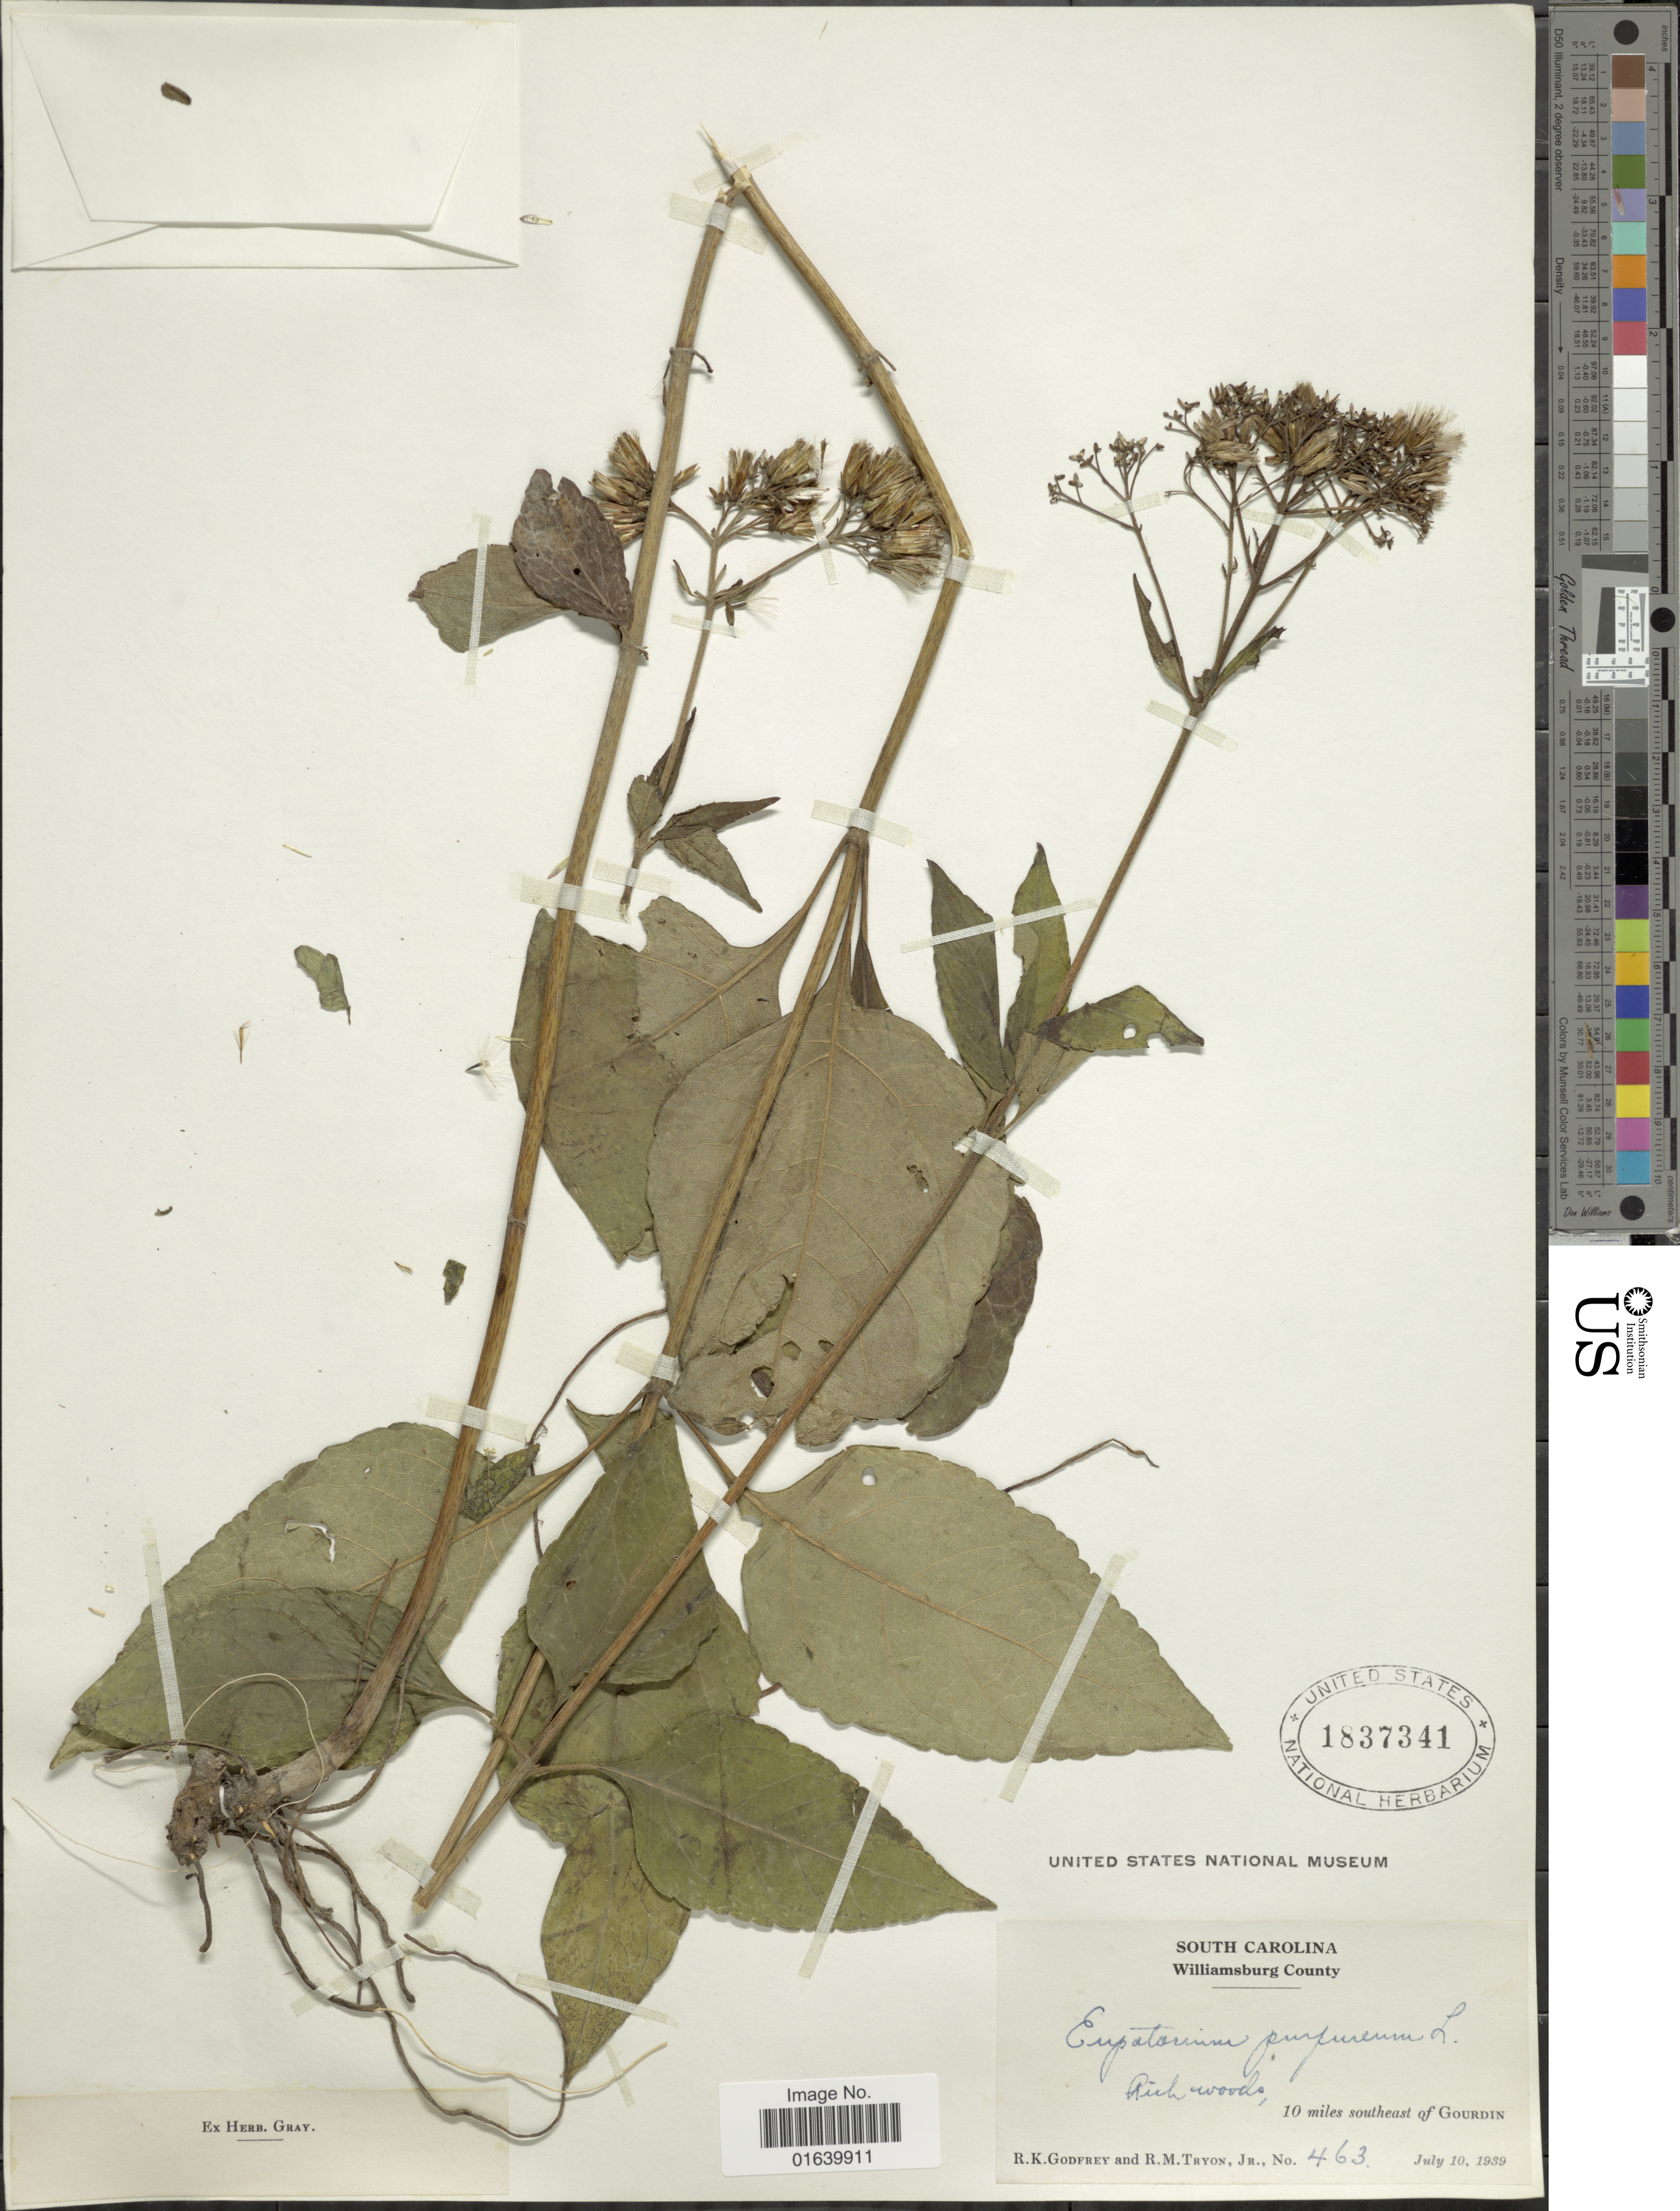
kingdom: Plantae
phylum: Tracheophyta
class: Magnoliopsida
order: Asterales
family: Asteraceae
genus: Eupatorium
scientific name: Eupatorium purpureum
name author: (L.) E.E. Lamont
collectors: R. K. Godfrey & R. M. Tryon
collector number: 463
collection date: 1939-07-10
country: United States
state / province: South Carolina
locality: South Carolina, Williamsburg County, roadside woods, 10 miles southeastof Gourdin.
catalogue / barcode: US 1837341